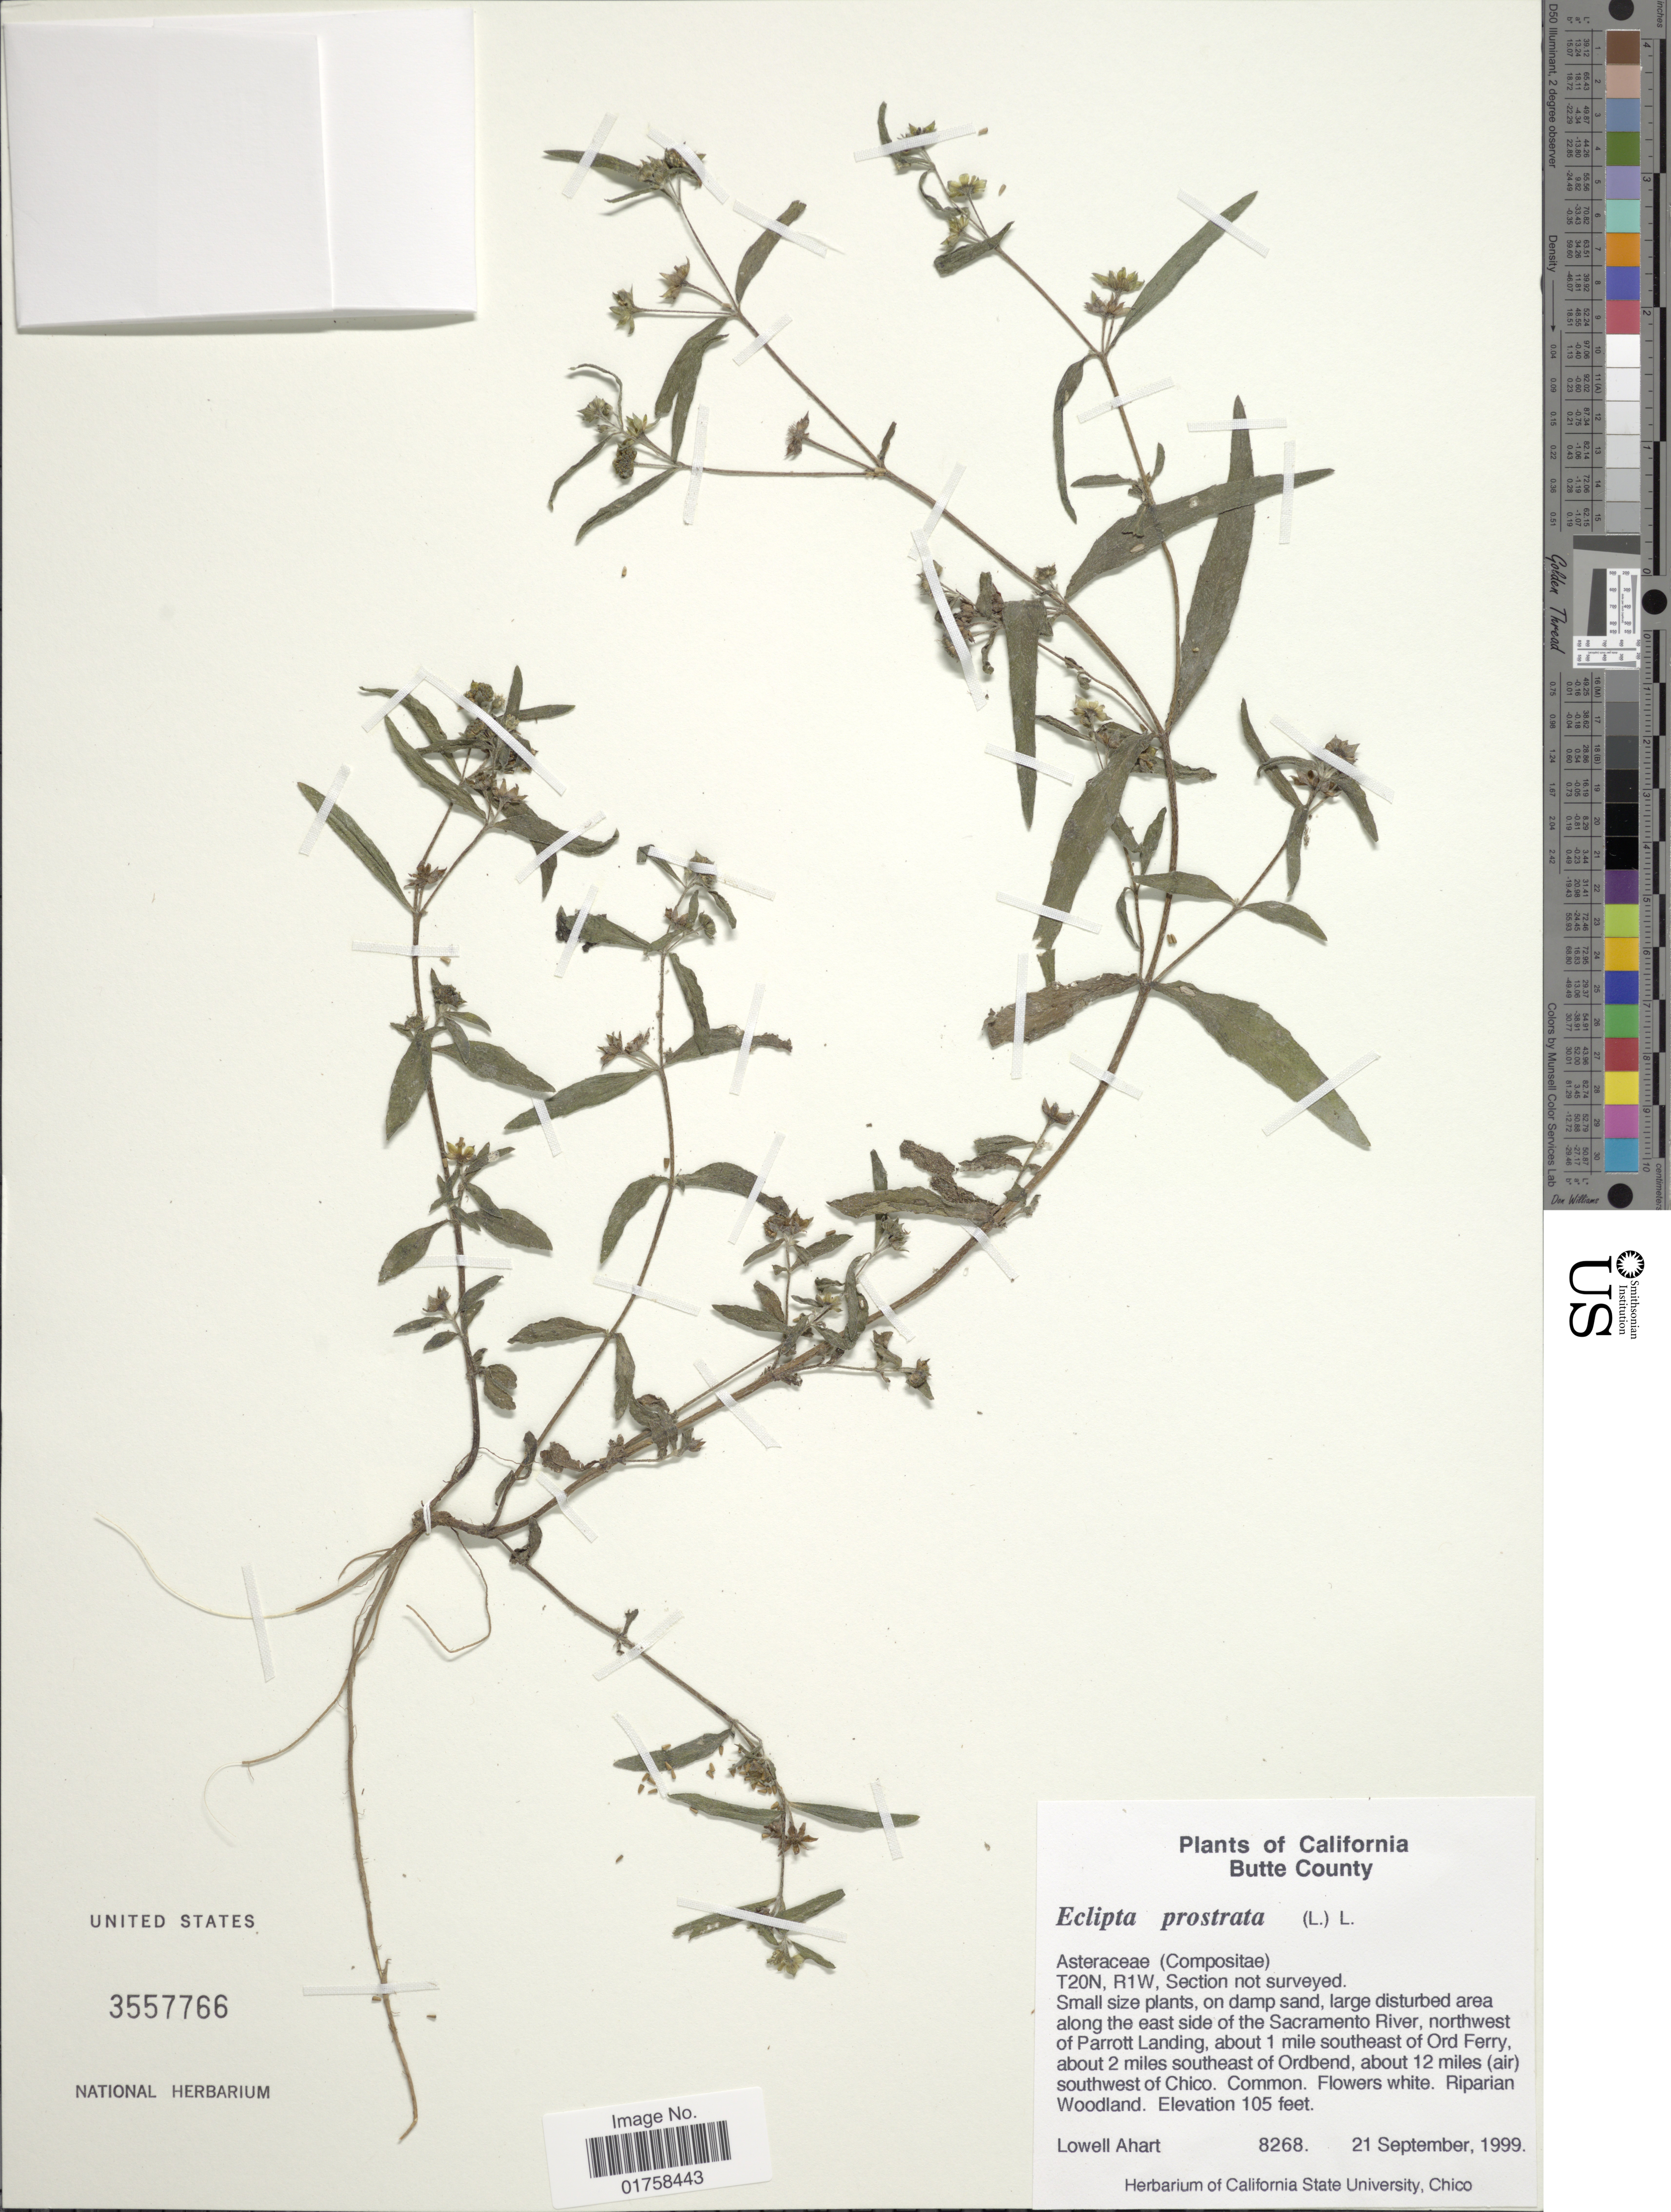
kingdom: Plantae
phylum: Tracheophyta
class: Magnoliopsida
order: Asterales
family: Asteraceae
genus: Eclipta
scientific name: Eclipta alba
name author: (L.) Hassk.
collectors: L. Ahart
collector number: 8268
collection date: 1999-09-21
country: United States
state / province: California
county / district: Butte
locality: California. Butte County. large disturbed area along the east side of the Sacramento River, northwest of Parrott Landing, about 1 mile southeast of Ord Ferry, about 2 miles southeast of Ordbend, about 12 miles (air) southwest of Chico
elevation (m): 32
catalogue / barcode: US 3557766